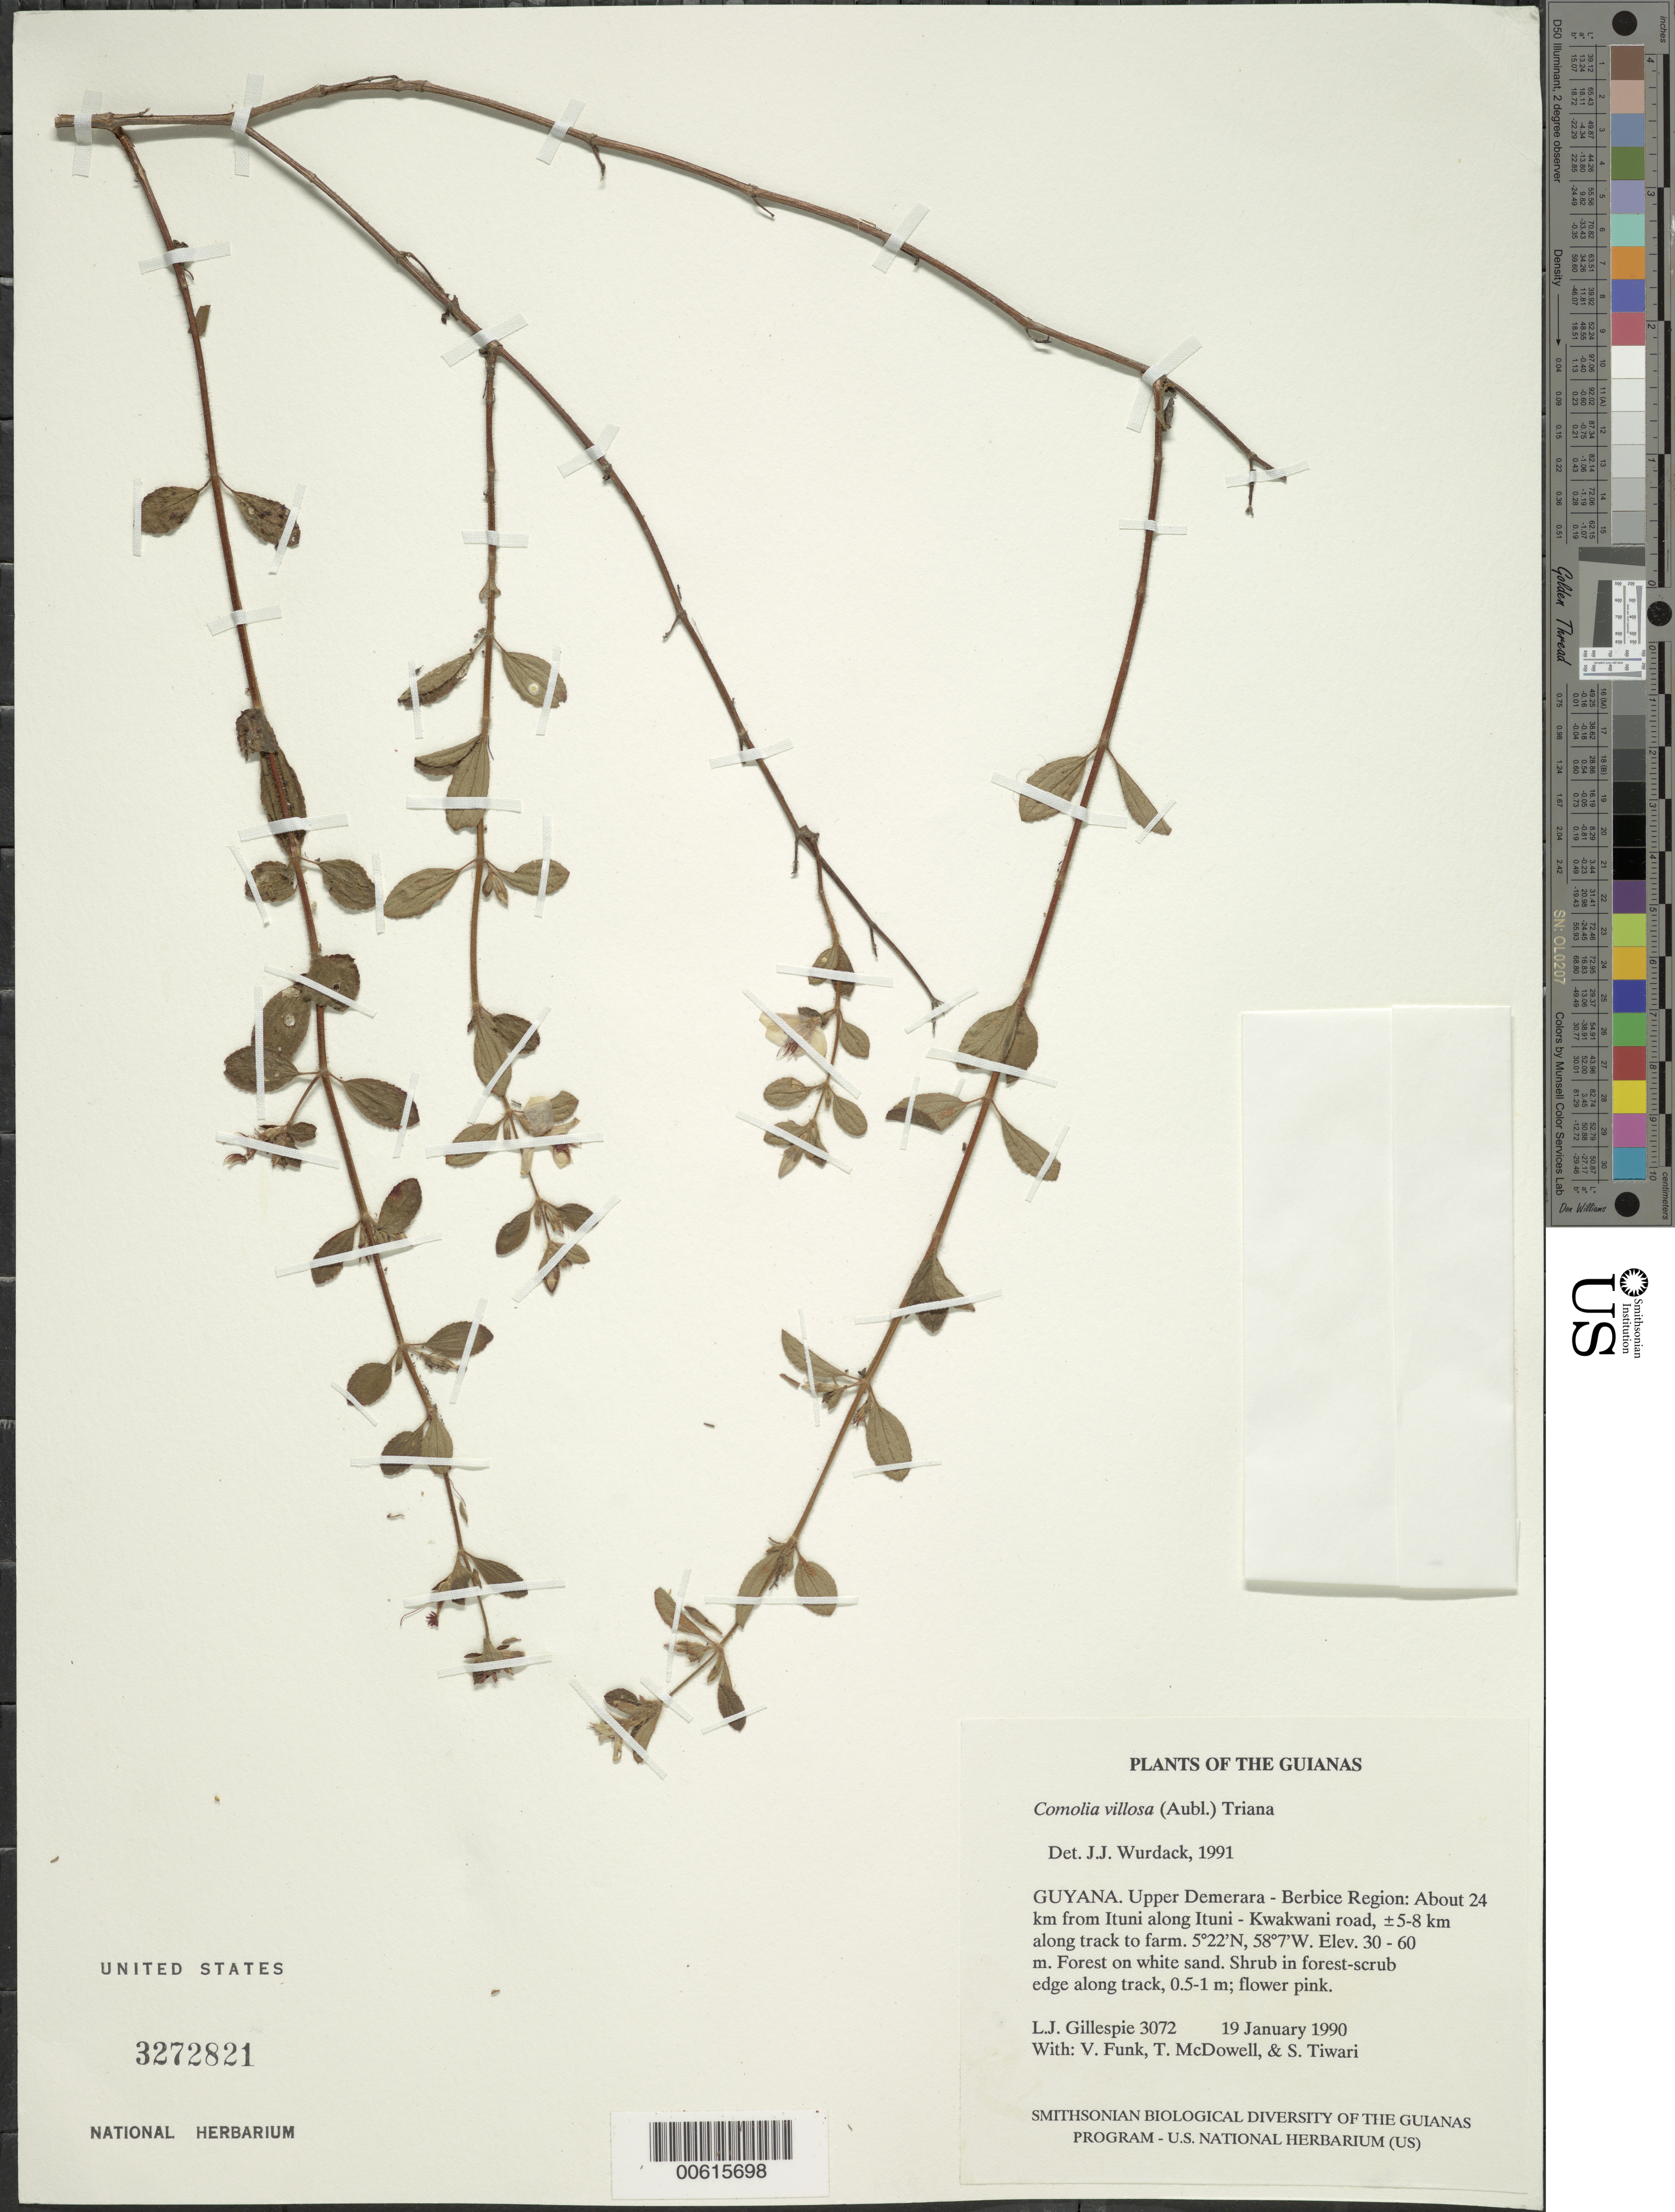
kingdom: Plantae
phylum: Tracheophyta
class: Magnoliopsida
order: Myrtales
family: Melastomataceae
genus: Comolia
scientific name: Comolia veronicifolia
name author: Benth.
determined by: Nunes da Silva, Diego, (RB), Jardim Botanico do Rio de Janeiro - Herbario (BRAZIL)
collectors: L. J. Gillespie, V. Funk, T. McDowell & S. Tiwari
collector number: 3072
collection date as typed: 19 January 1990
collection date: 1990-01-19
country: Guyana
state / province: U. Demerara-Berbice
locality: About 24 km from Ituni along Ituni - Kwakwani road, ±5-8 km along track to farm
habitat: Forest on white sand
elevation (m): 30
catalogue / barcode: US 3272821